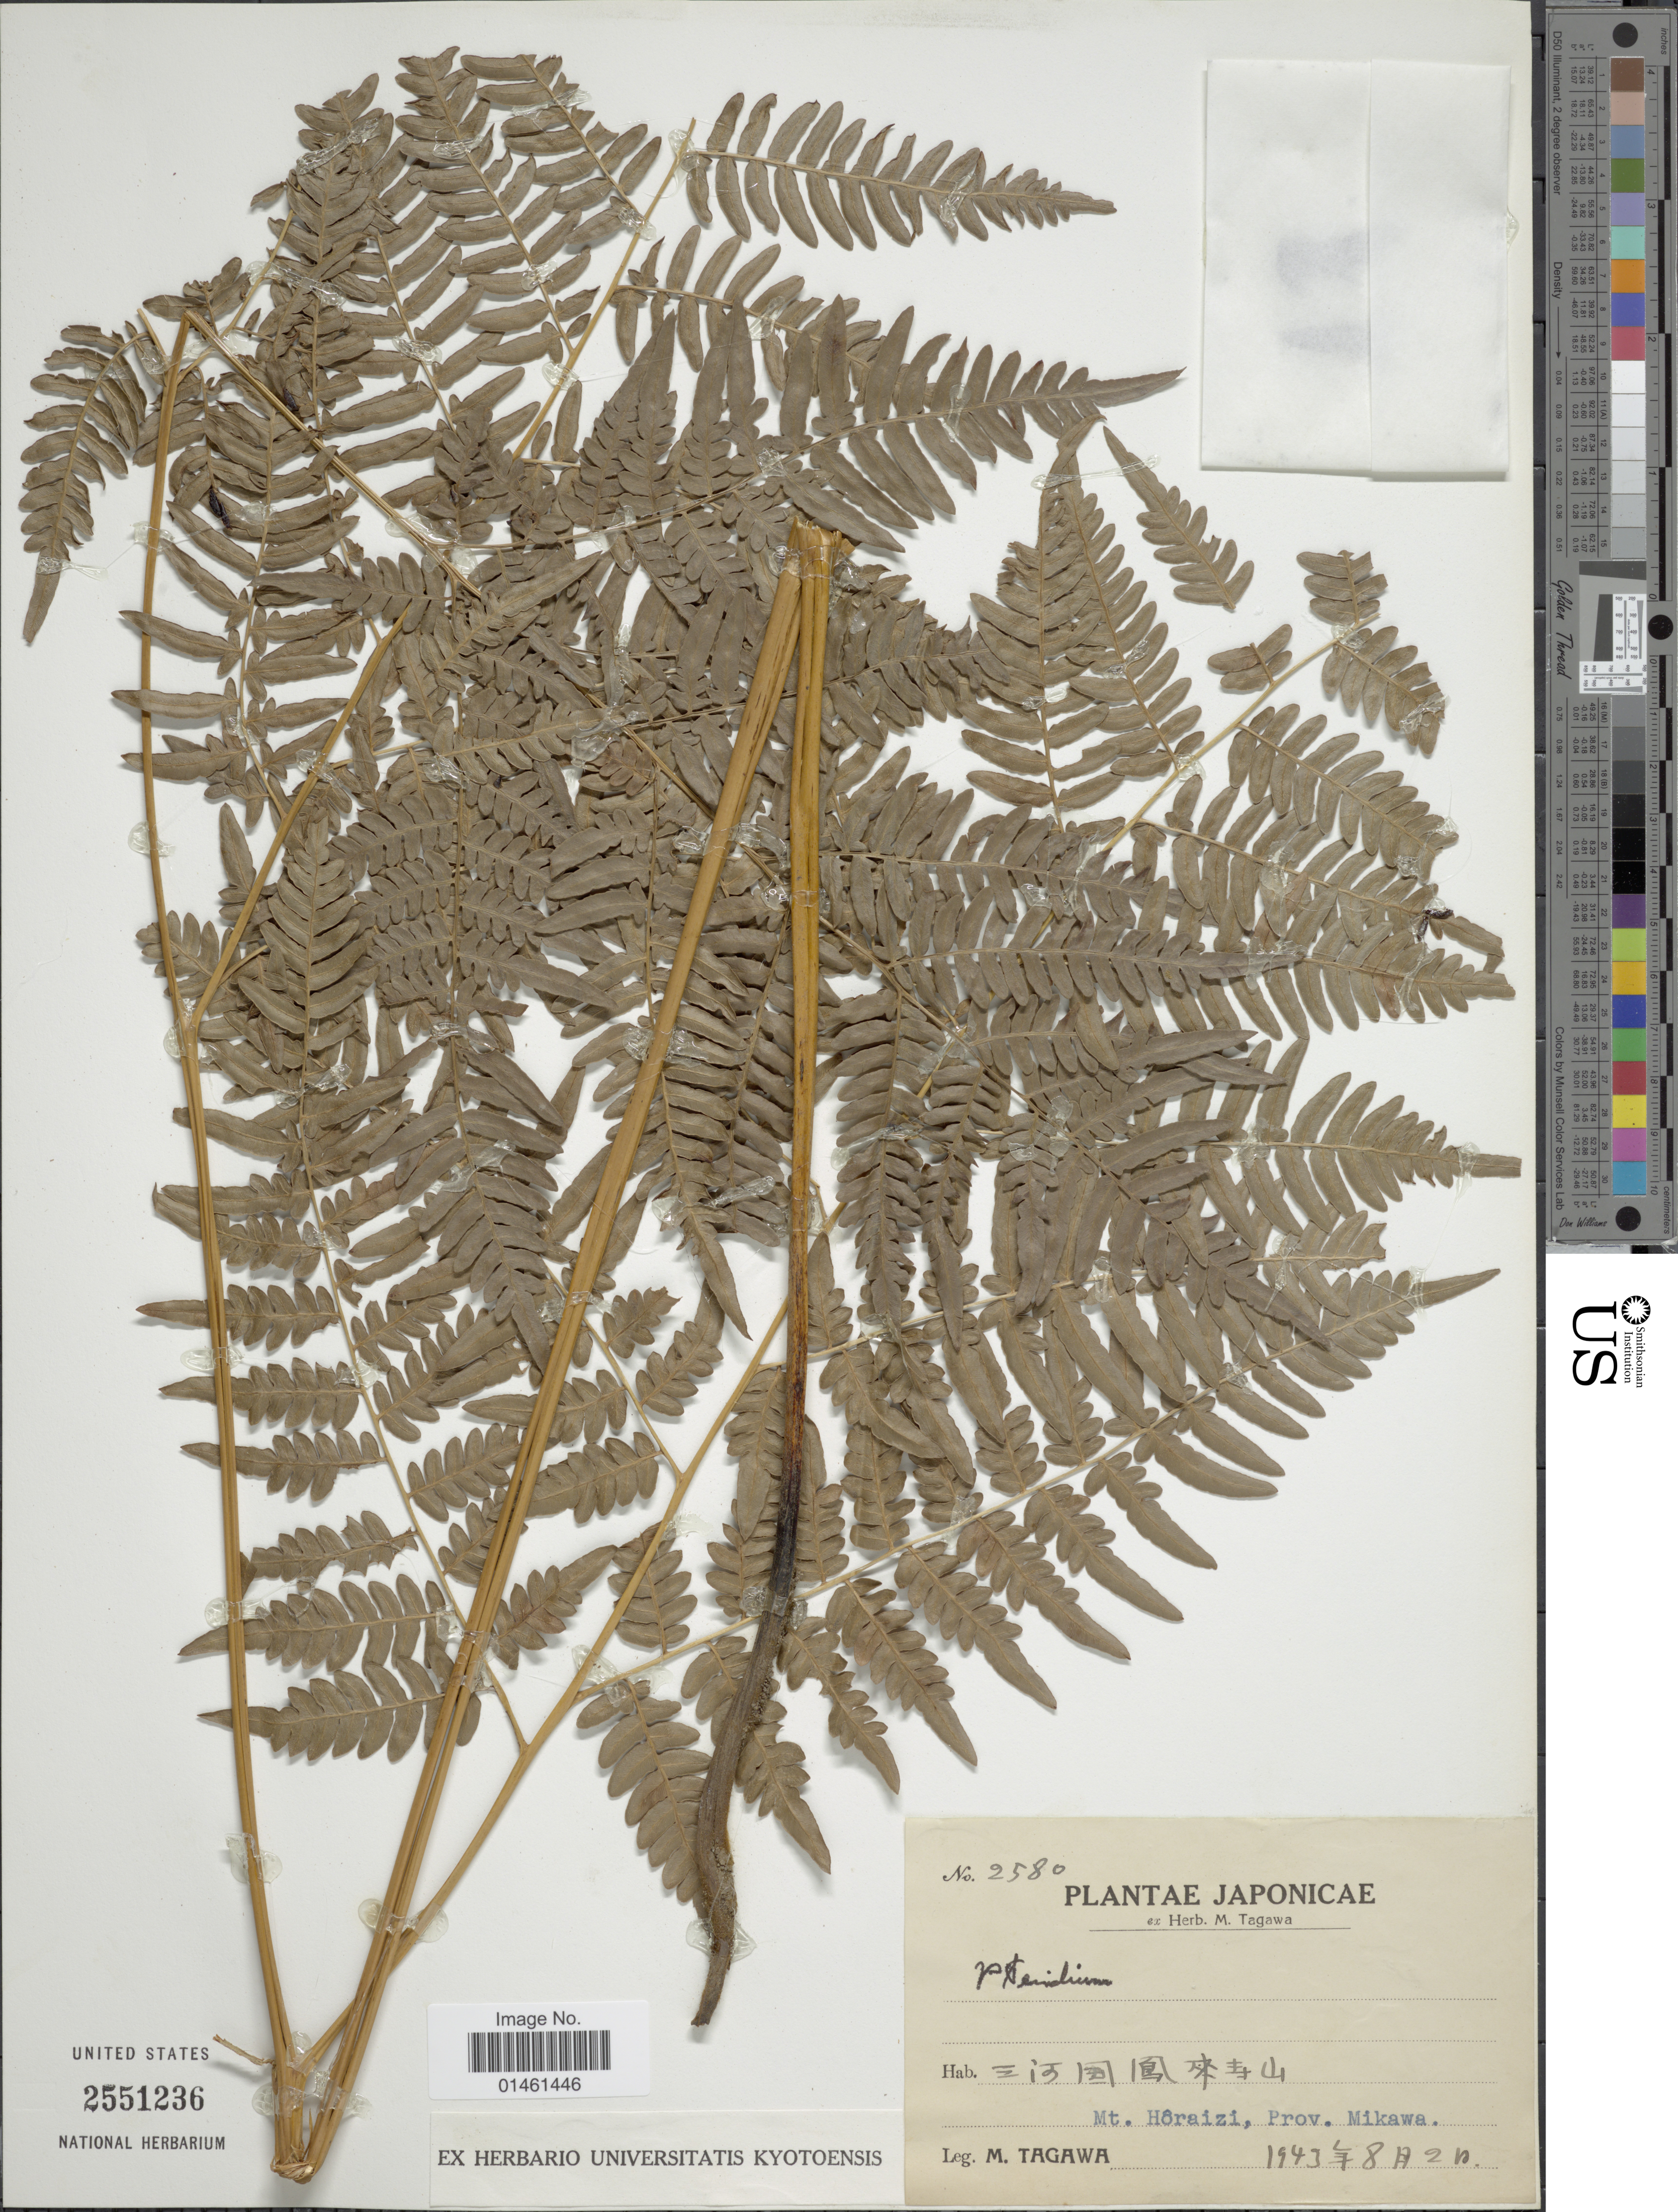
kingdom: Plantae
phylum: Tracheophyta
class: Polypodiopsida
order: Polypodiales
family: Dennstaedtiaceae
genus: Pteridium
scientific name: Pteridium aquilinum var. latiusculum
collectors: M. Tagawa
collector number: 2580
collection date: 1943-08-02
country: Japan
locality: Mt. Horaizi, prov. Mikawa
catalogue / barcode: US 2551236